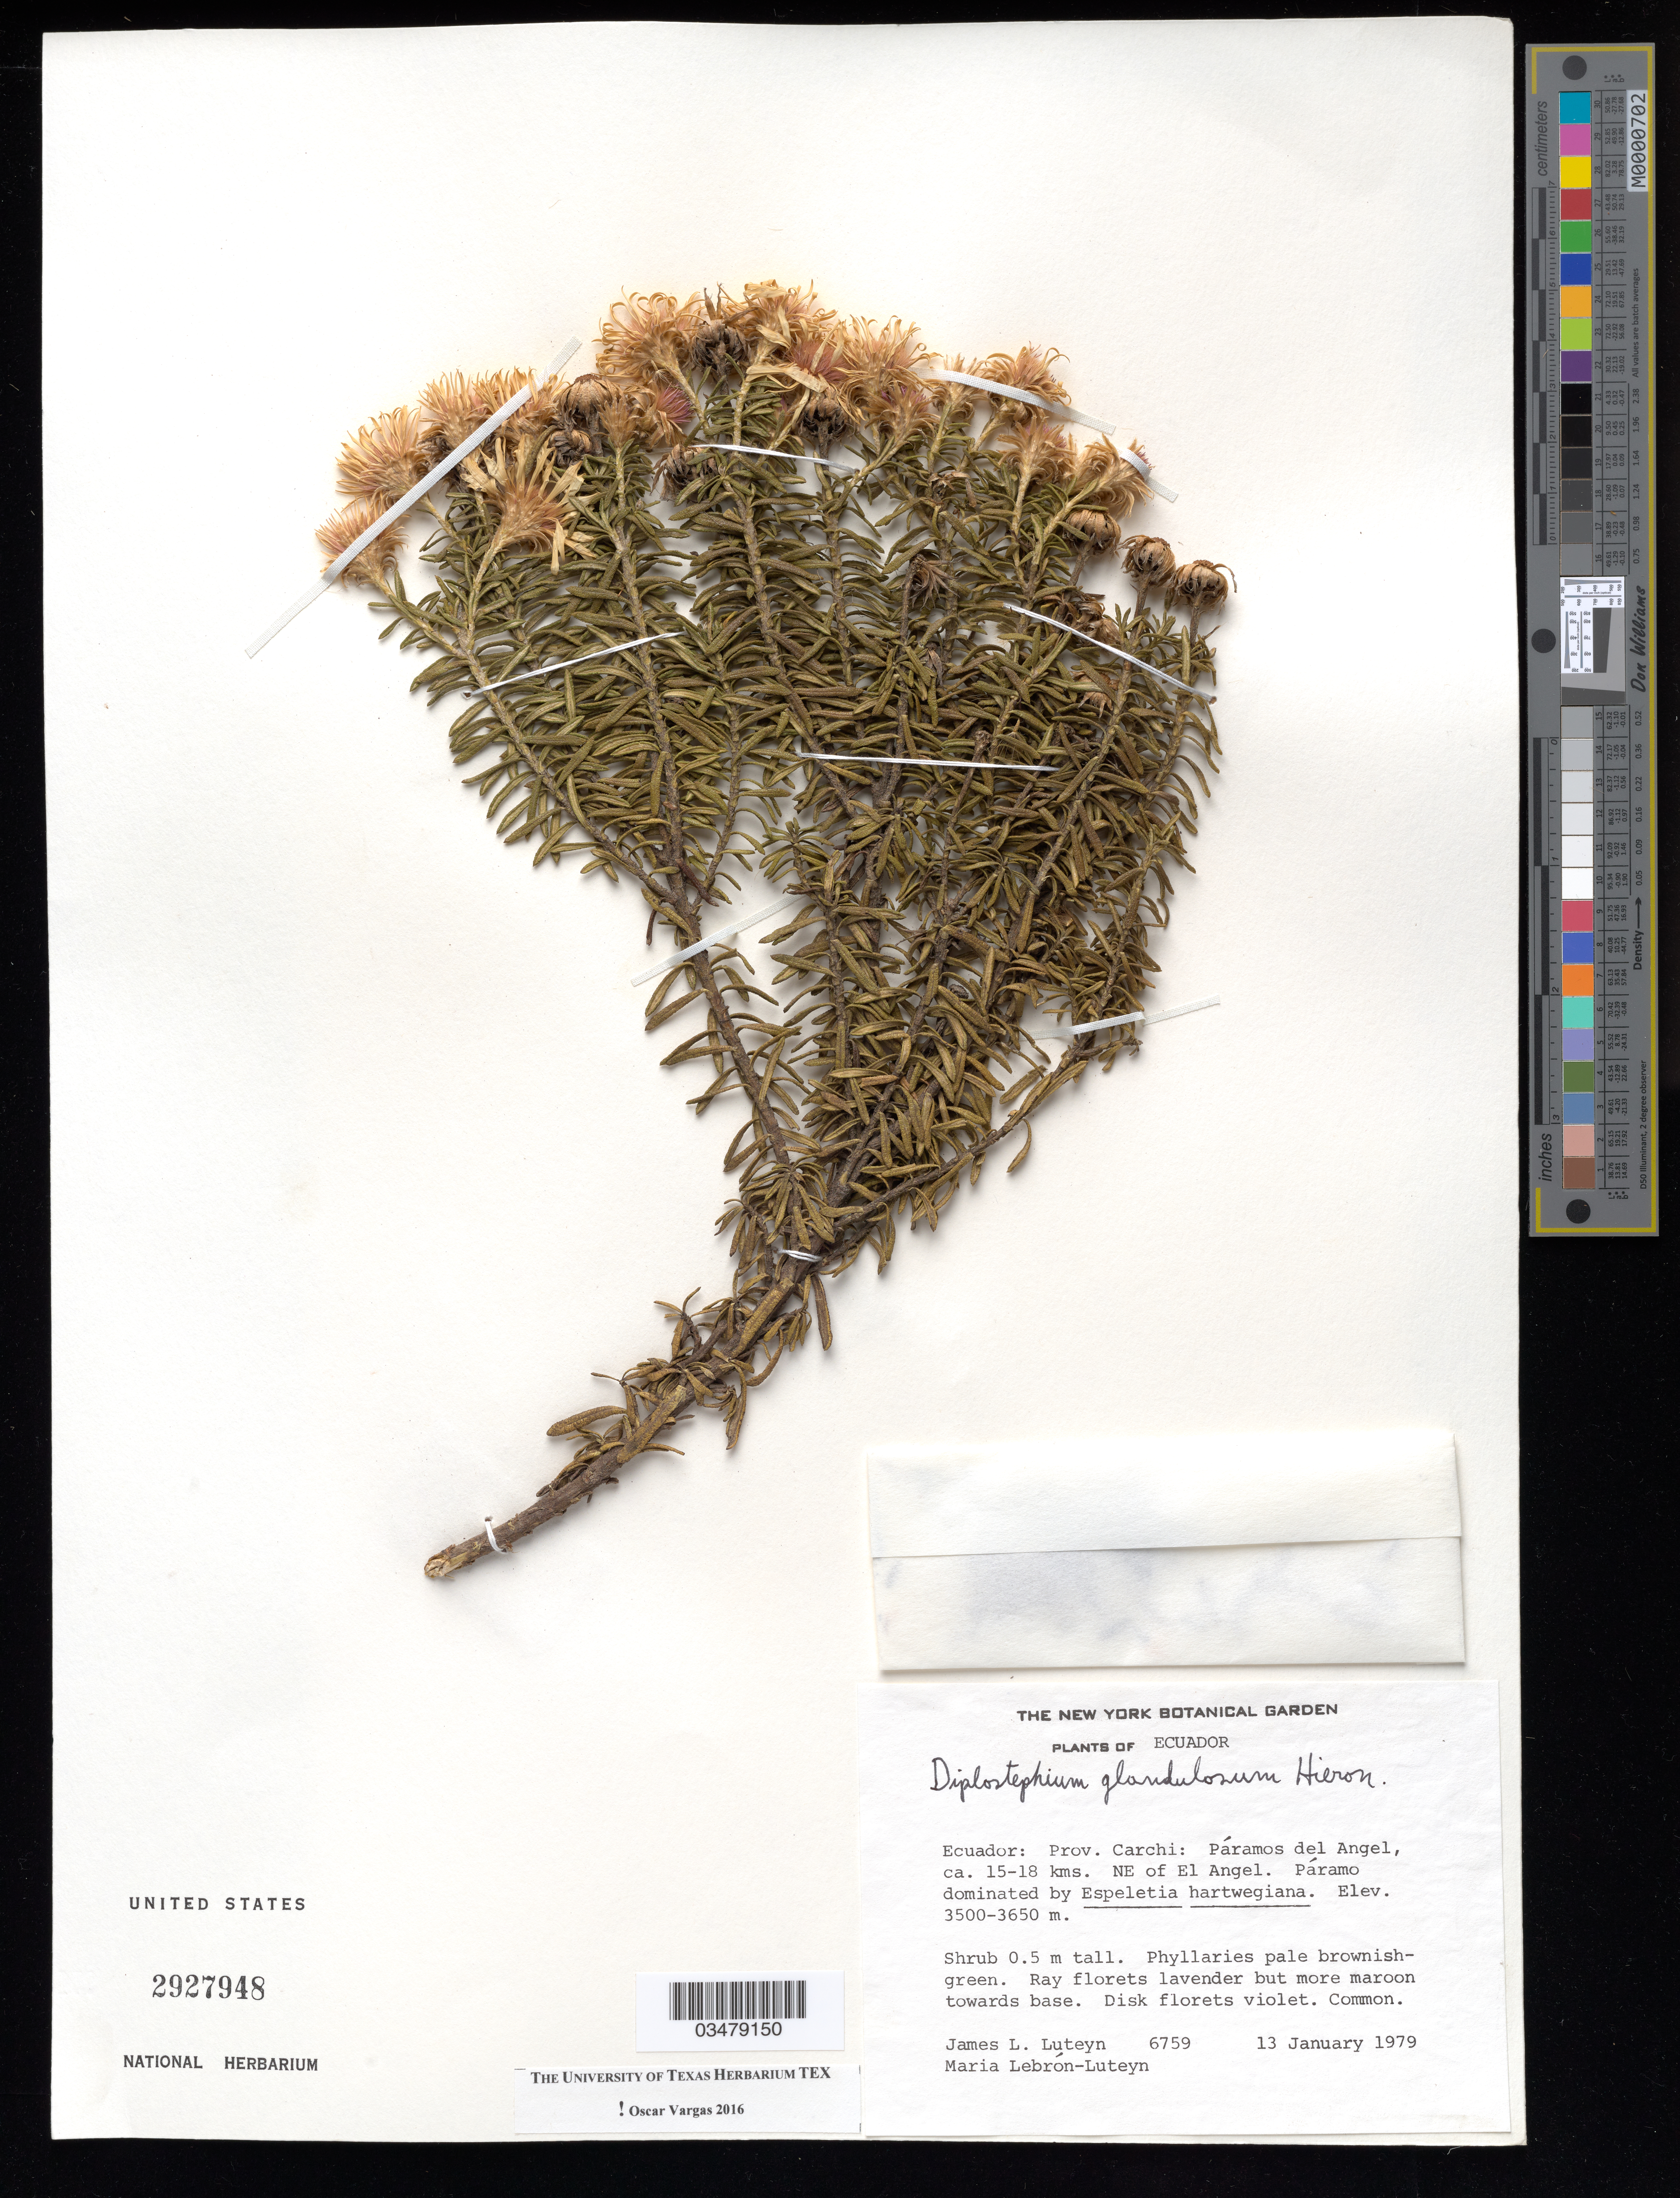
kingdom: Plantae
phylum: Tracheophyta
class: Magnoliopsida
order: Asterales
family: Asteraceae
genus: Diplostephium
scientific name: Diplostephium glandulosum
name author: Hieron.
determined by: Vargas, Oscar M.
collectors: J. L. Luteyn & M. L. Lebrón-Luteyn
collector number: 6759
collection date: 1979-01-13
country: Ecuador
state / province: Carchi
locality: Paramos del Angel, ca 15-18 kms NE of El Angel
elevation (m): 3500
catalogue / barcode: US 2927948